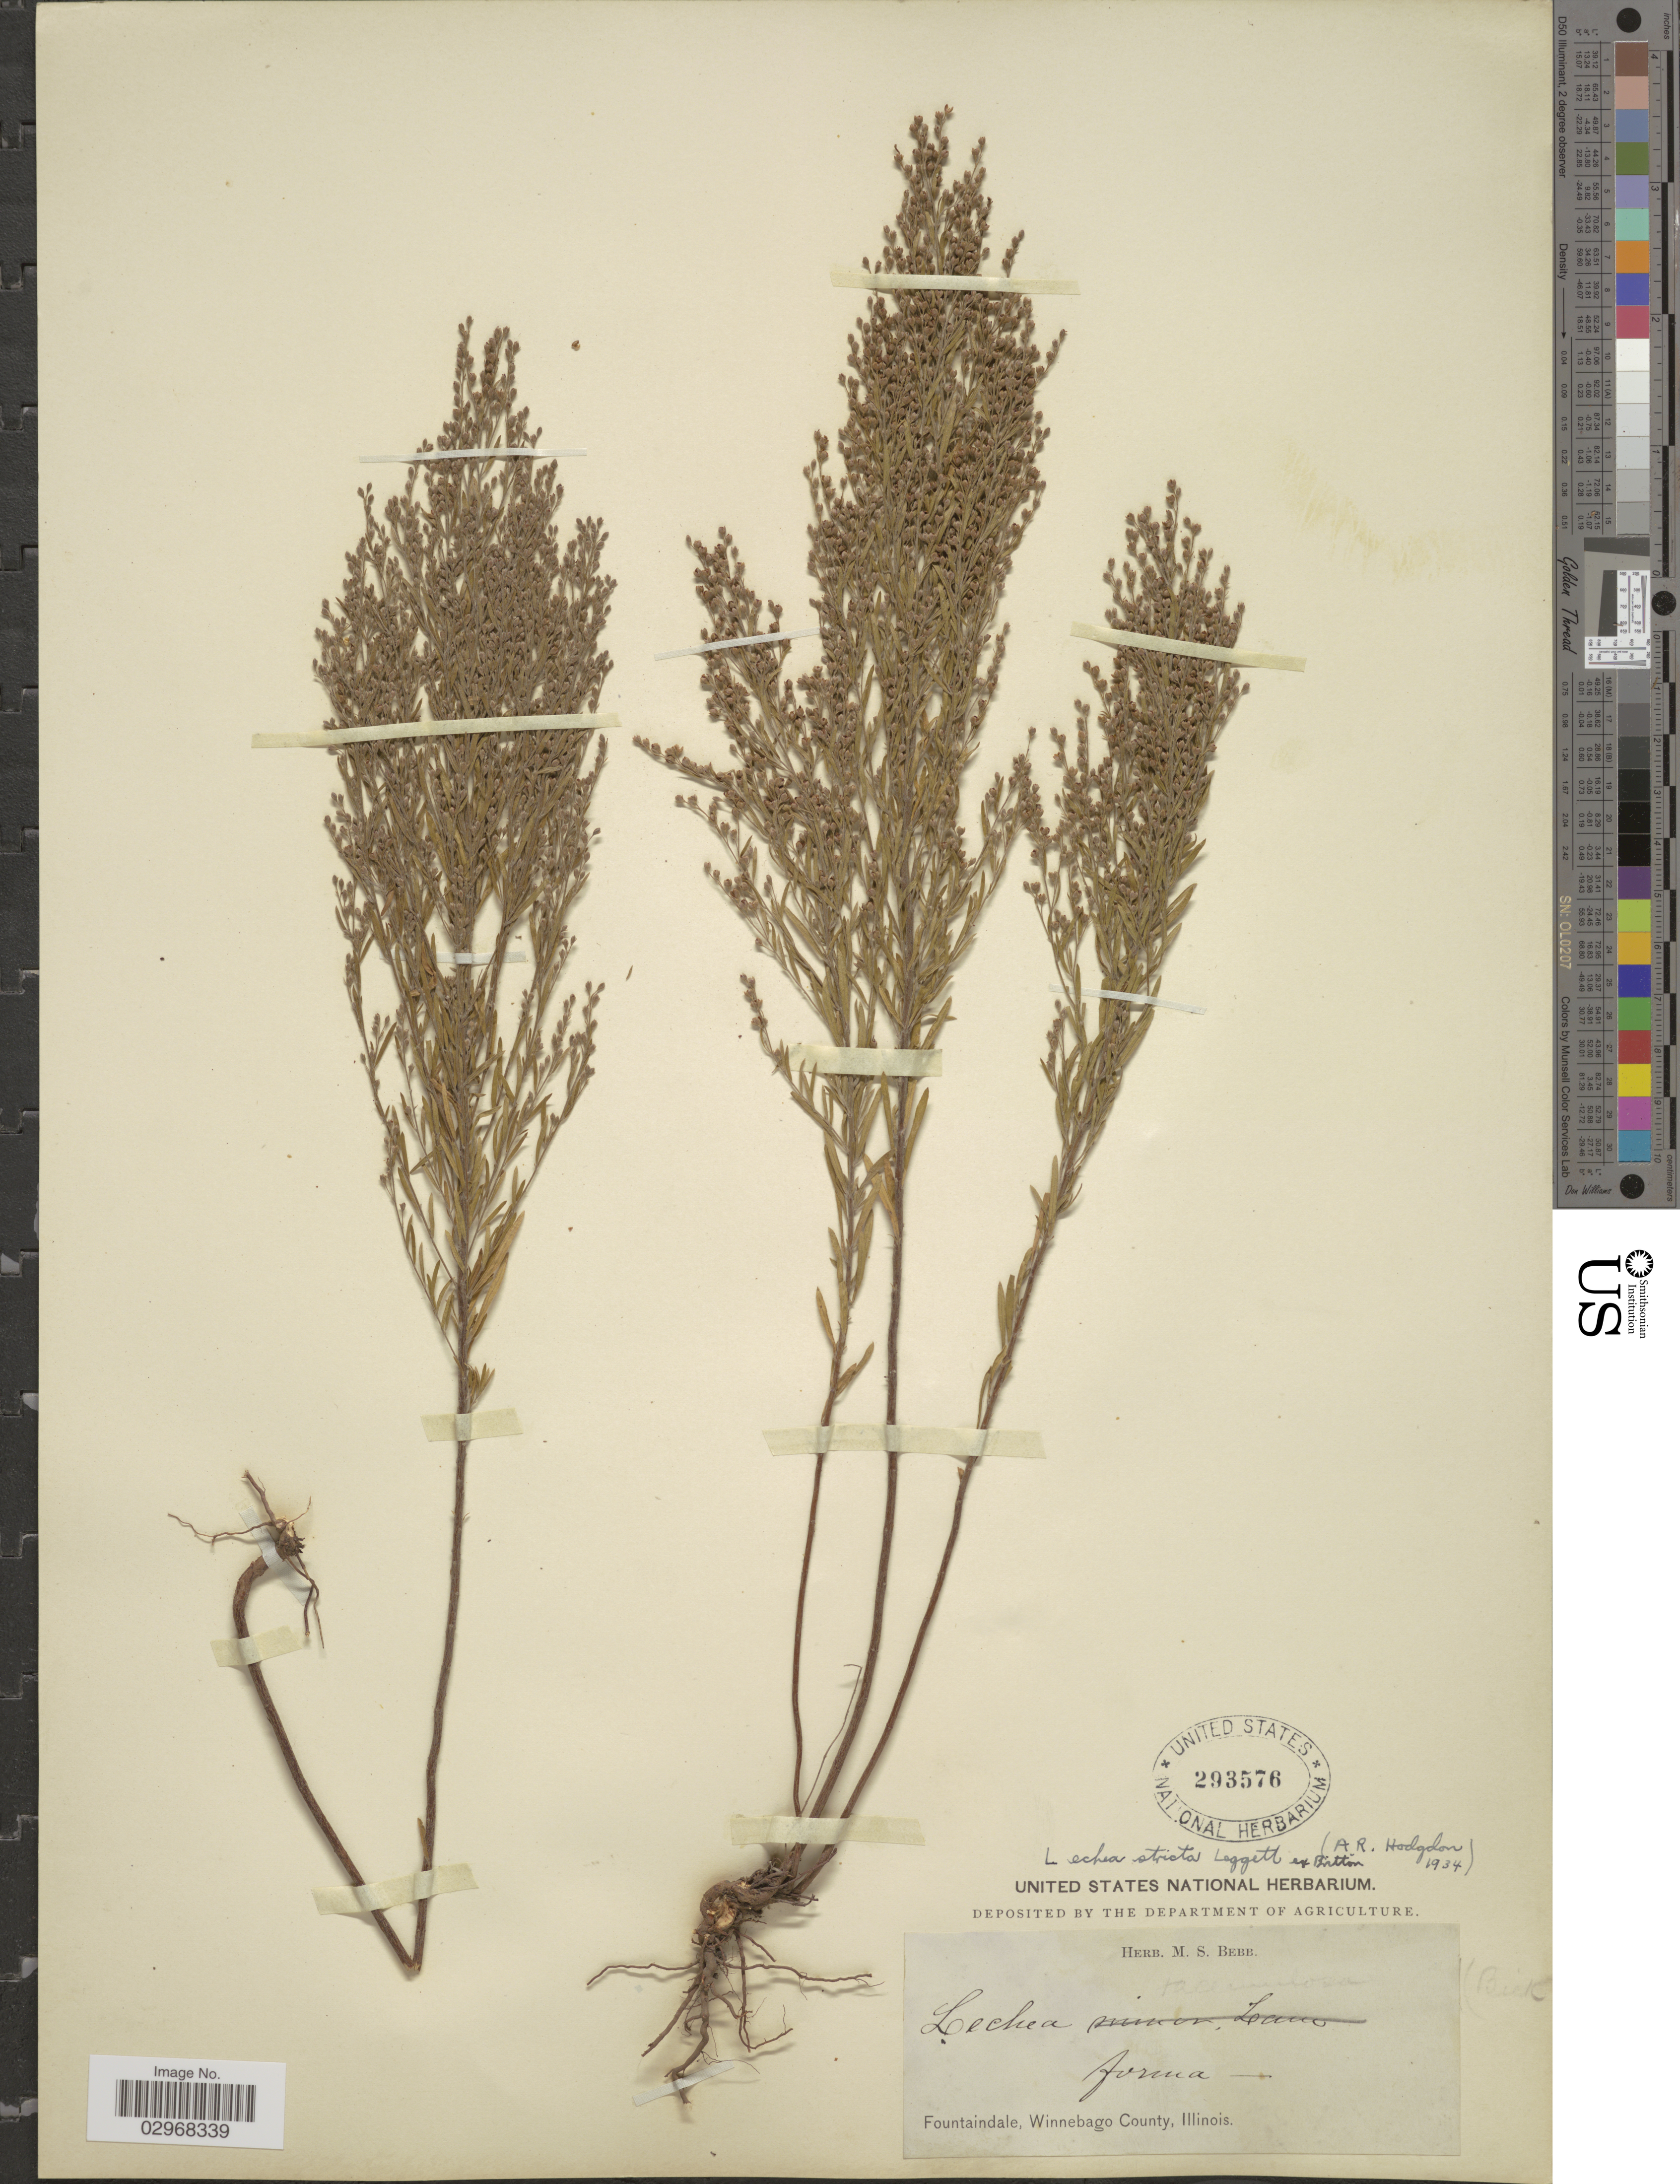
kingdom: Plantae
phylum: Tracheophyta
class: Magnoliopsida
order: Malvales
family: Cistaceae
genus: Lechea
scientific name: Lechea stricta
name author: Legg.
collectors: ex Herb. M. S. Bebb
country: United States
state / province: Illinois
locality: Fountaindale, Winnebago County.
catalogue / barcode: US 293576